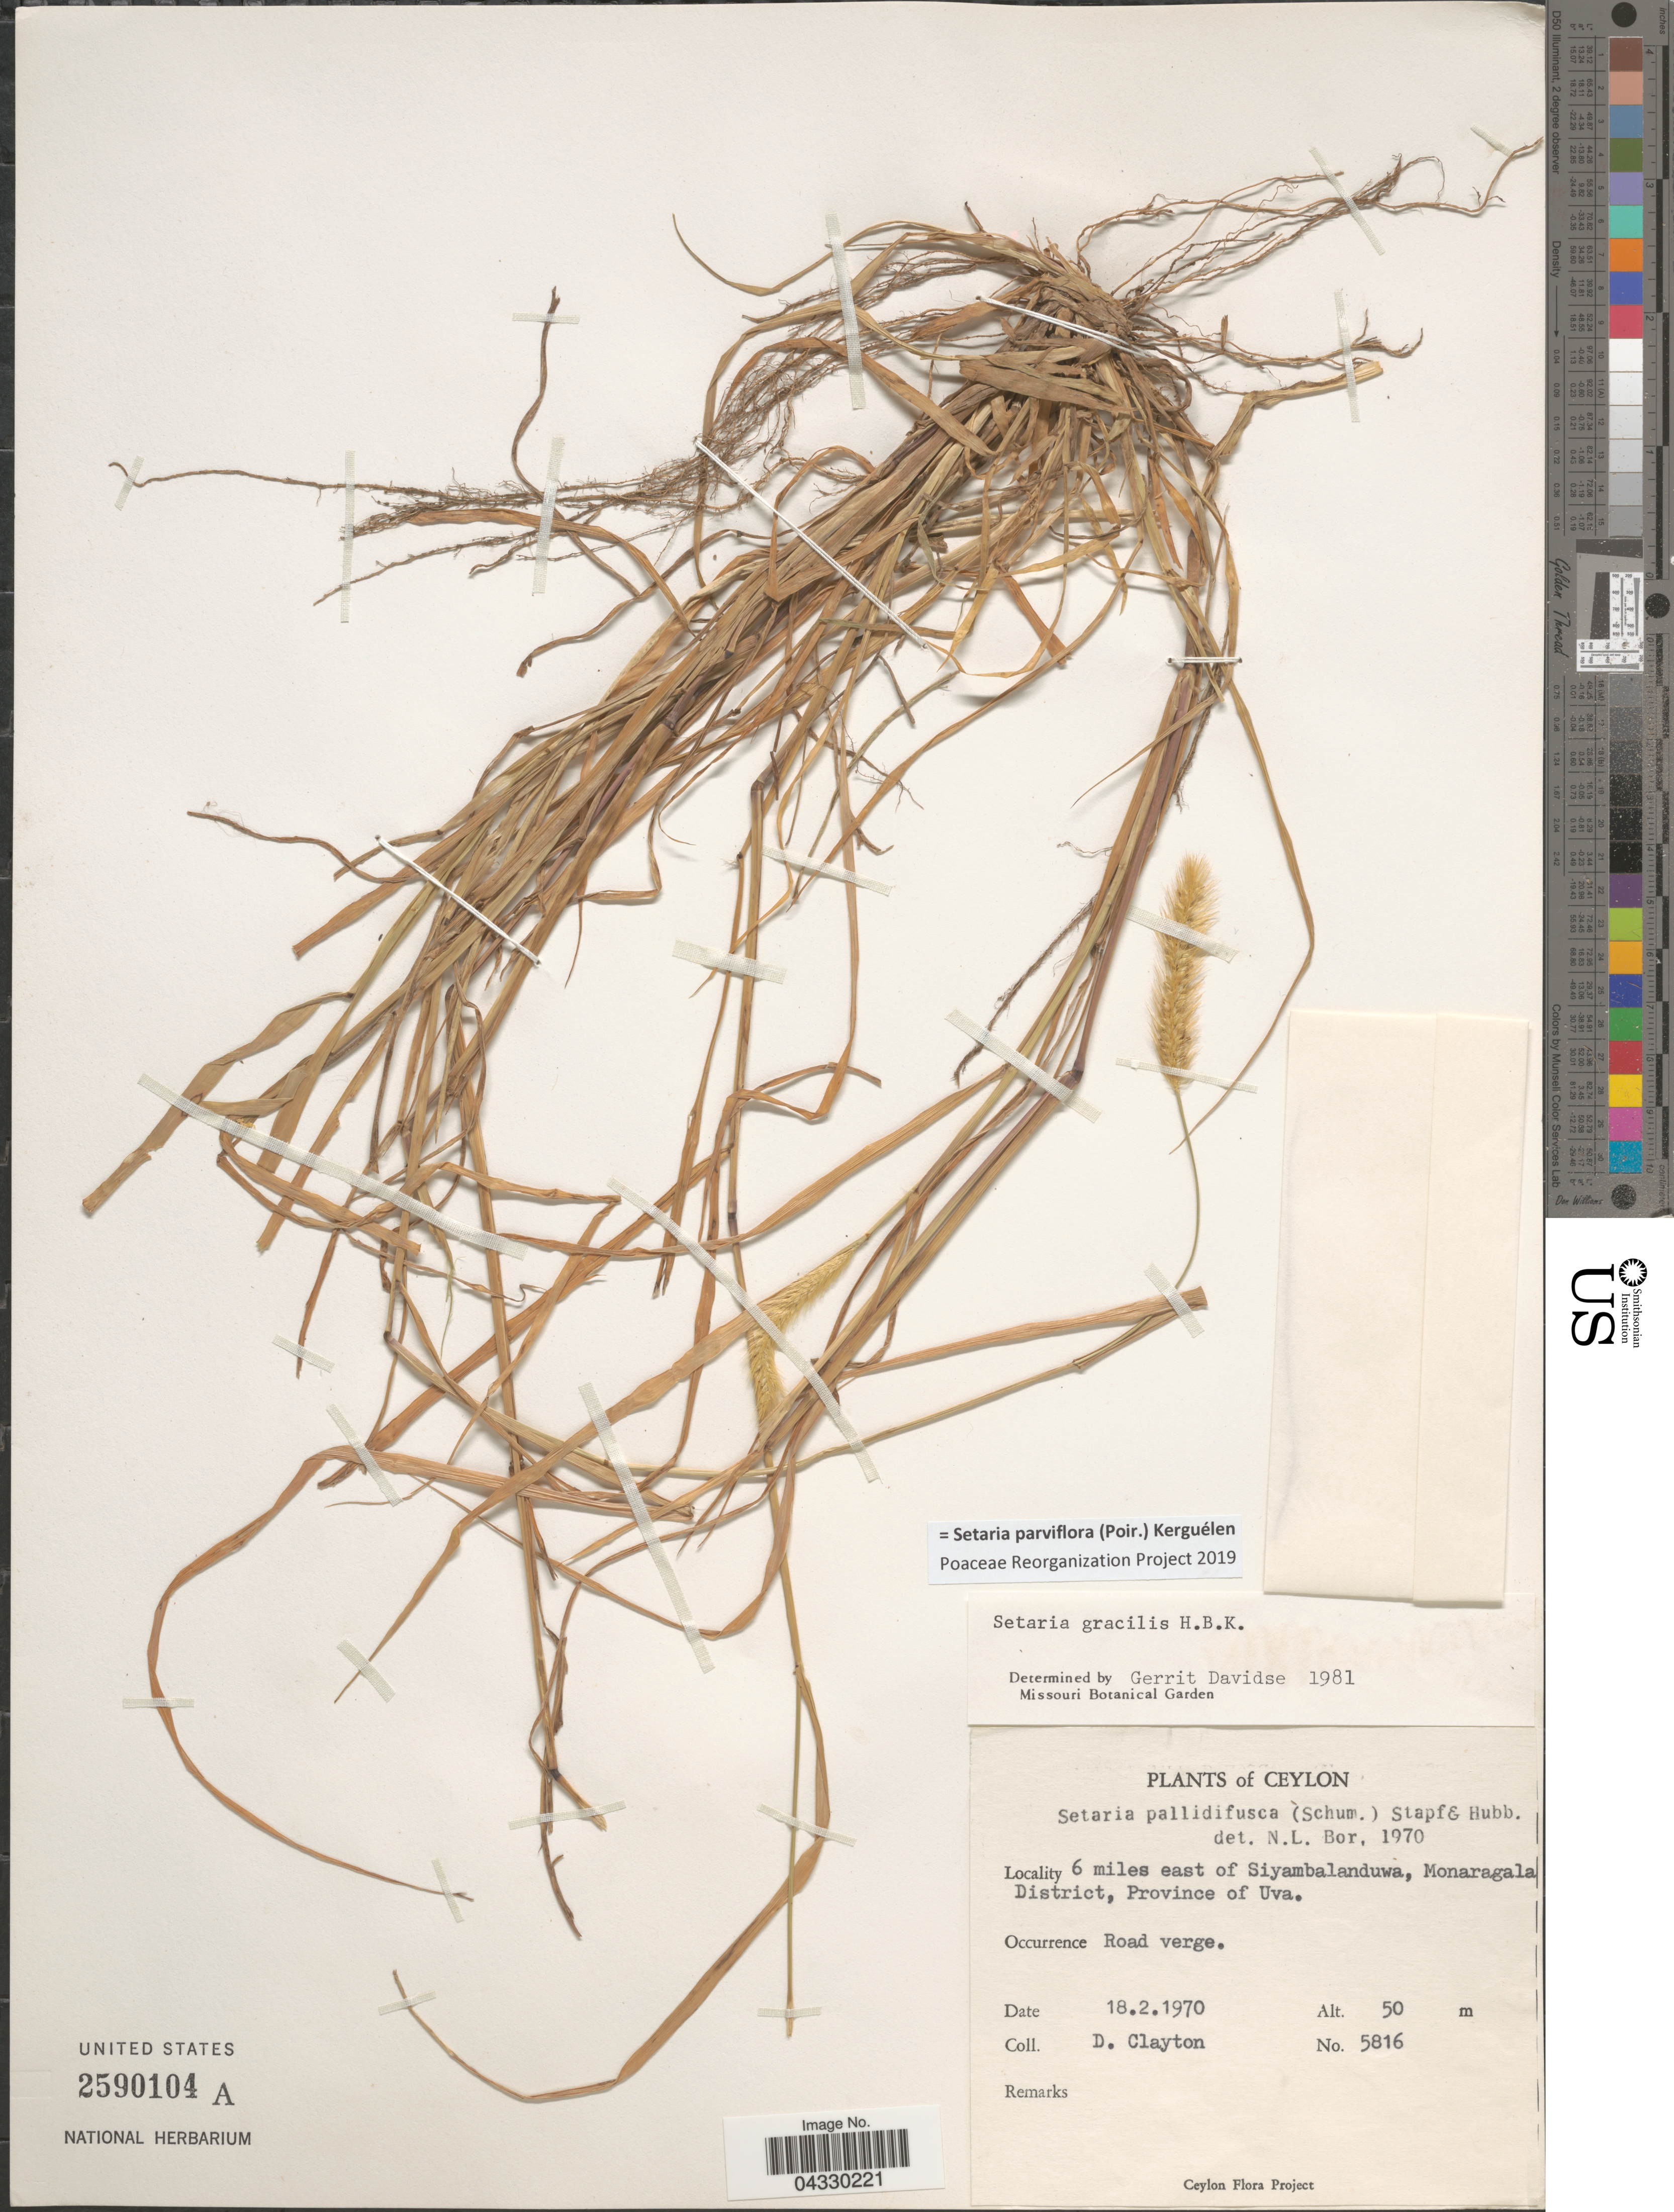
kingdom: Plantae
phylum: Tracheophyta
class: Liliopsida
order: Poales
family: Poaceae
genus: Setaria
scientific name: Setaria parviflora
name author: (Poir.) Kerguélen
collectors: D. Clayton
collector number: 5816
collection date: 1970-02-18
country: Sri Lanka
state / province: Uva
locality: Ceylon. 6 miles east of Siyambalanduwa, Monaragala District.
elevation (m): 50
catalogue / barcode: US 2590104A